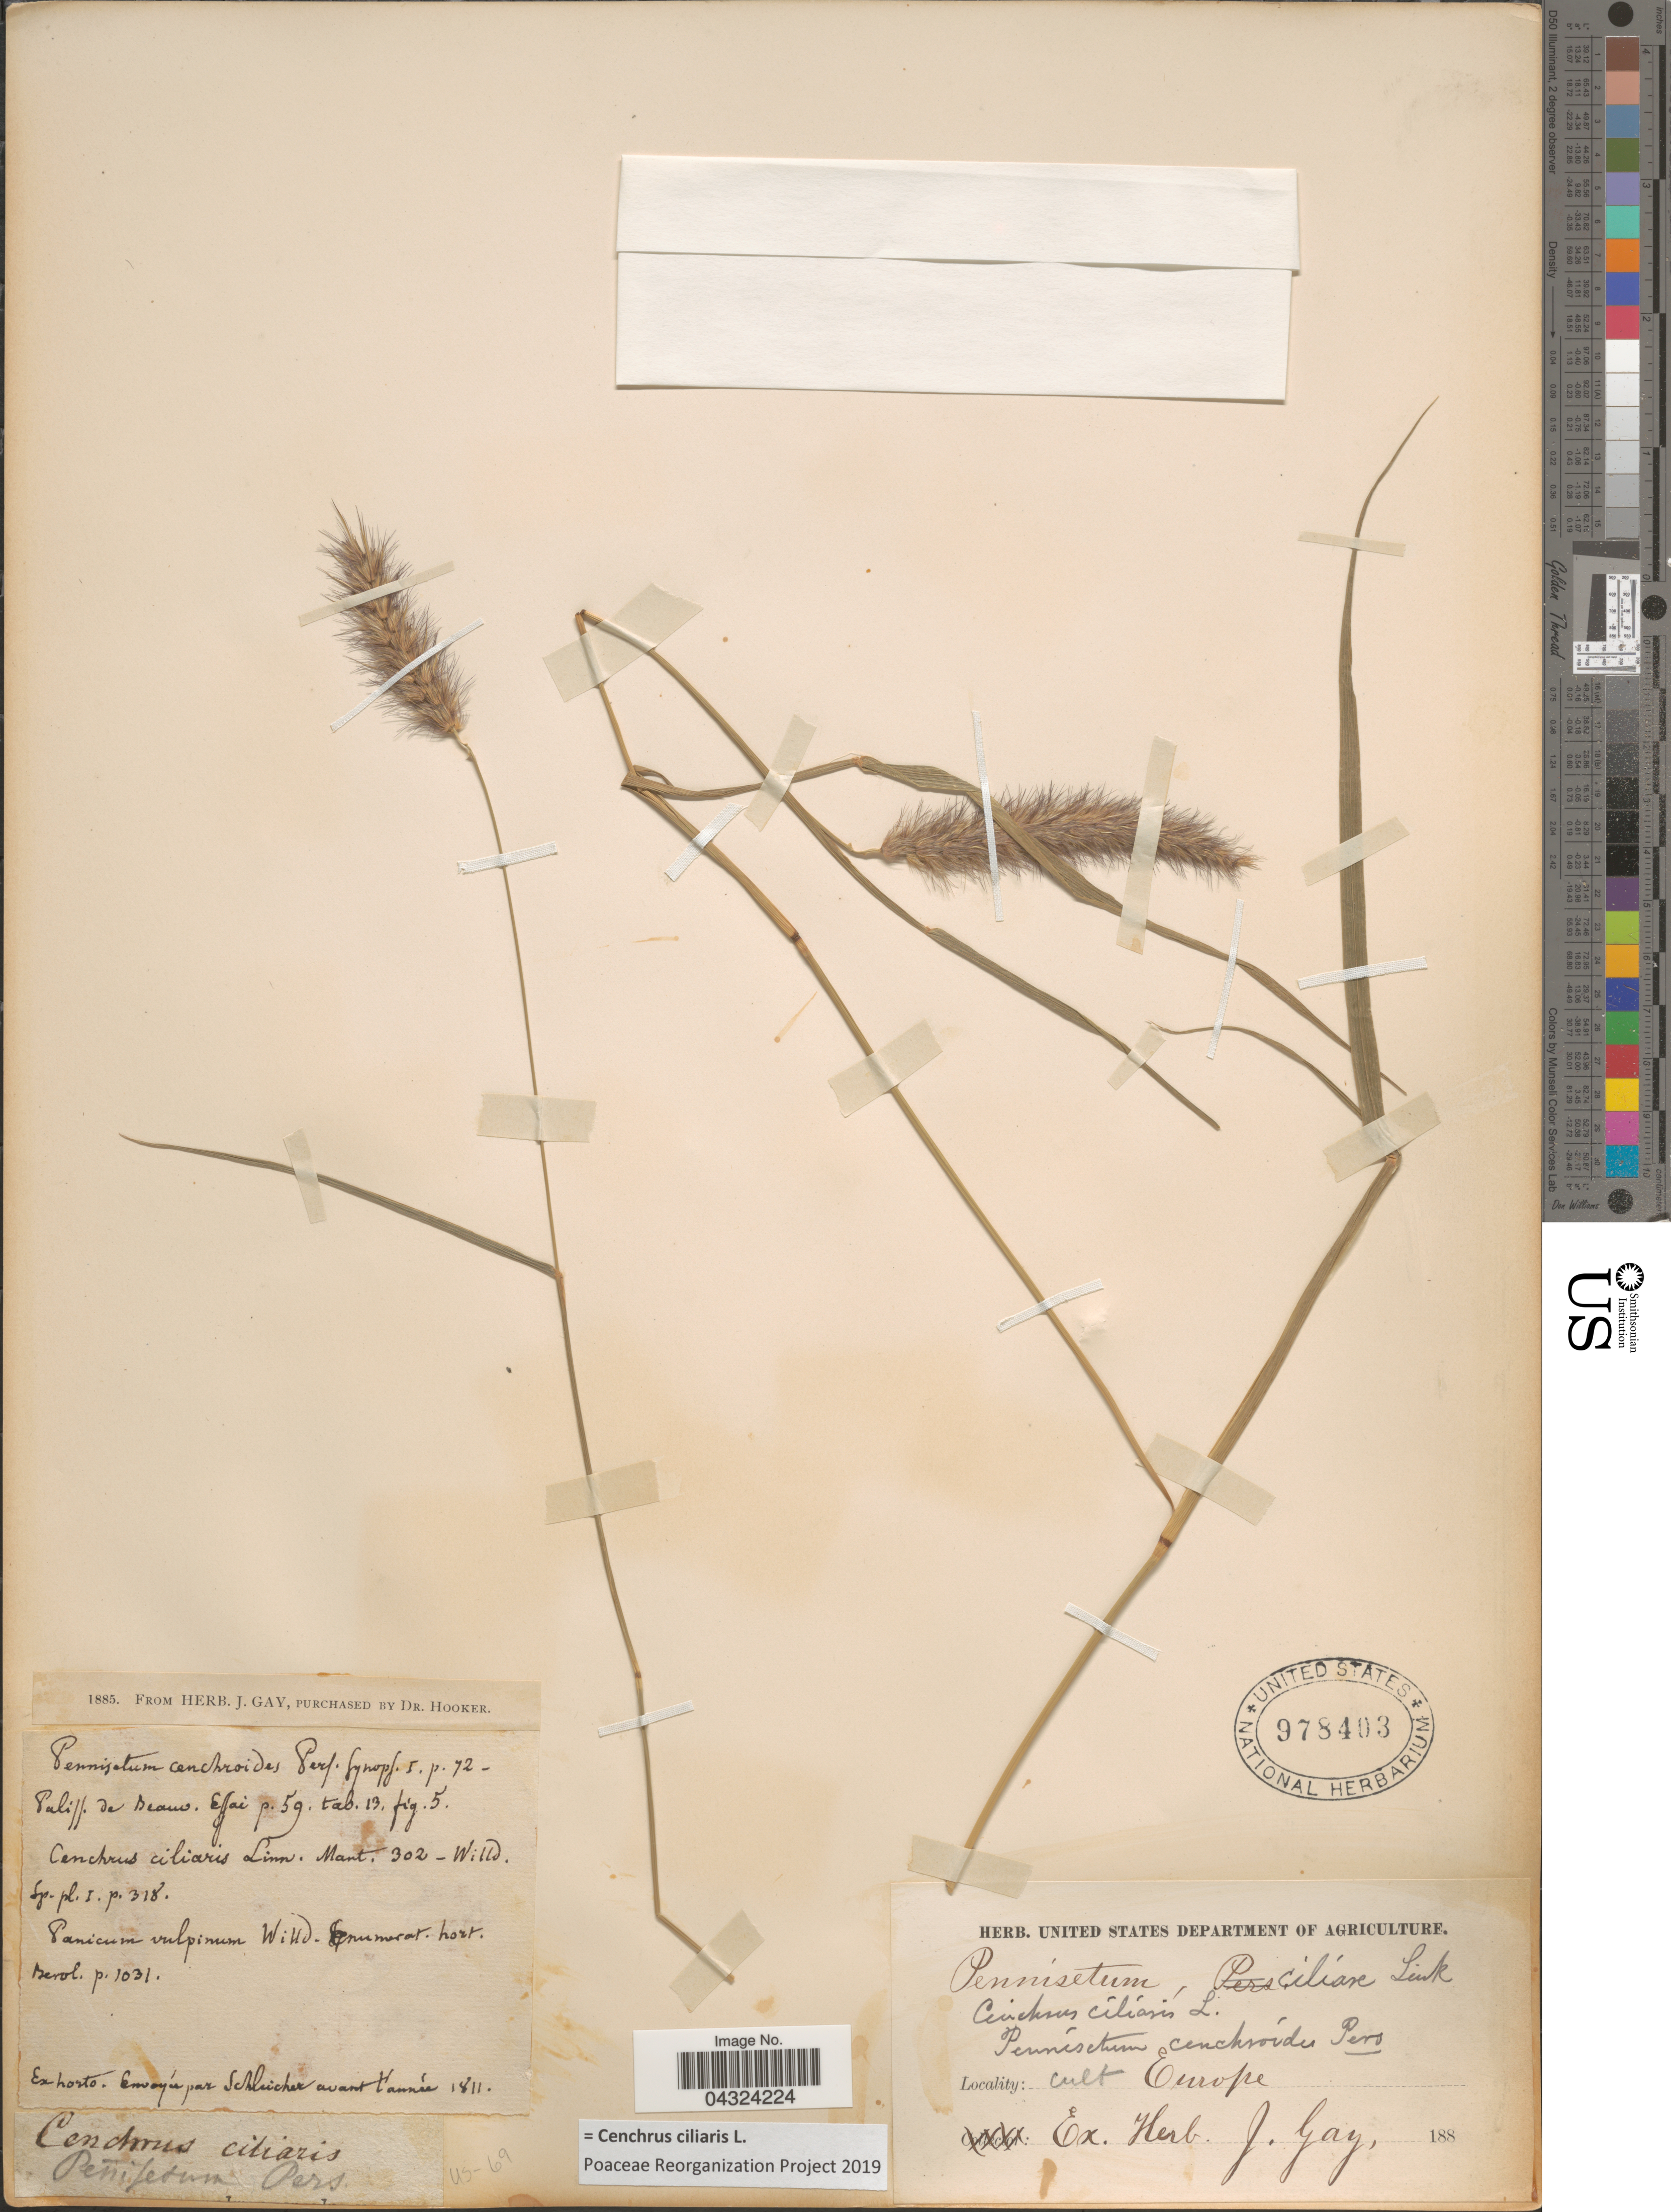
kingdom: Plantae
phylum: Tracheophyta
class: Liliopsida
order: Poales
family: Poaceae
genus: Cenchrus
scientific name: Cenchrus ciliaris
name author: L.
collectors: ex herb. J. Gay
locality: Cult Europe.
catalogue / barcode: US 978403